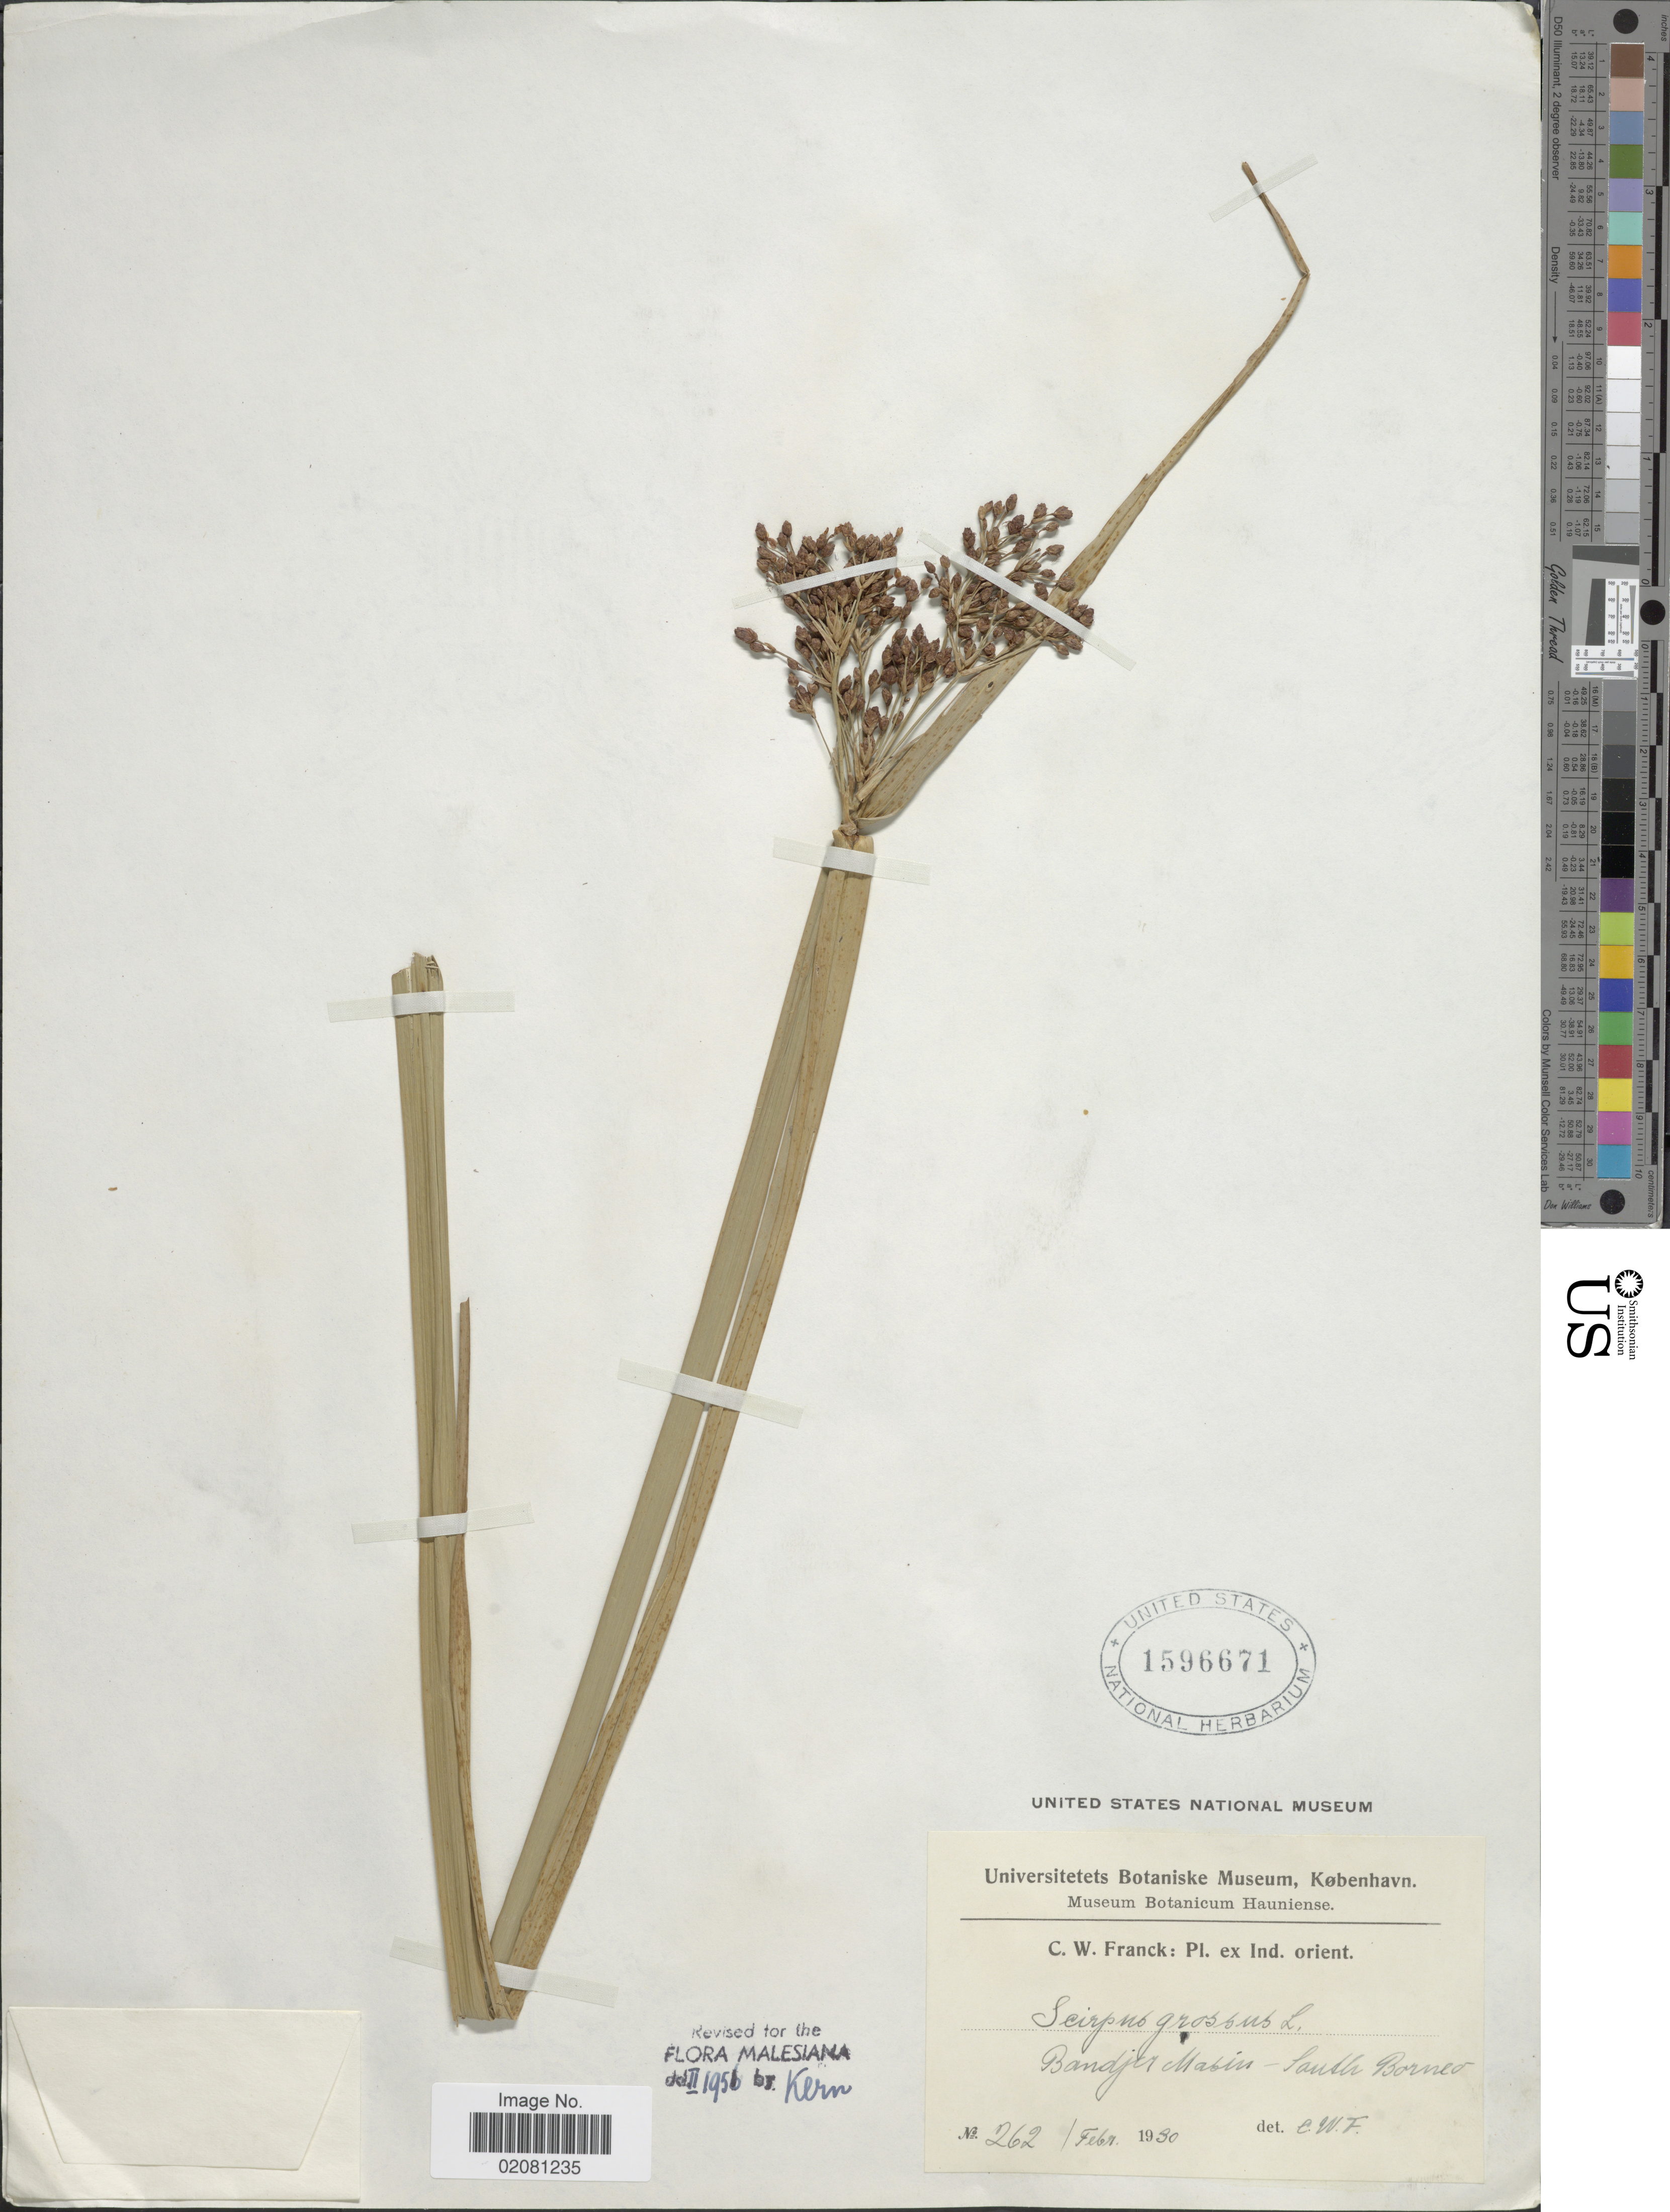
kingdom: Plantae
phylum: Tracheophyta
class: Liliopsida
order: Poales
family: Cyperaceae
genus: Actinoscirpus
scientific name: Actinoscirpus grossus var. grossus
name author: (L. f.) Goetgh. & D.A. Simpson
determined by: Strong, M. T., (US), Smithsonian Institution - National Museum of Natural History (UNITED STATES)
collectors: C. Franck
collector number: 262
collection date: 1930-02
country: Indonesia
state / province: Kalimantan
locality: Bandjer Mabin - South Borneo. [interpreted]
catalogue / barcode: US 1596671